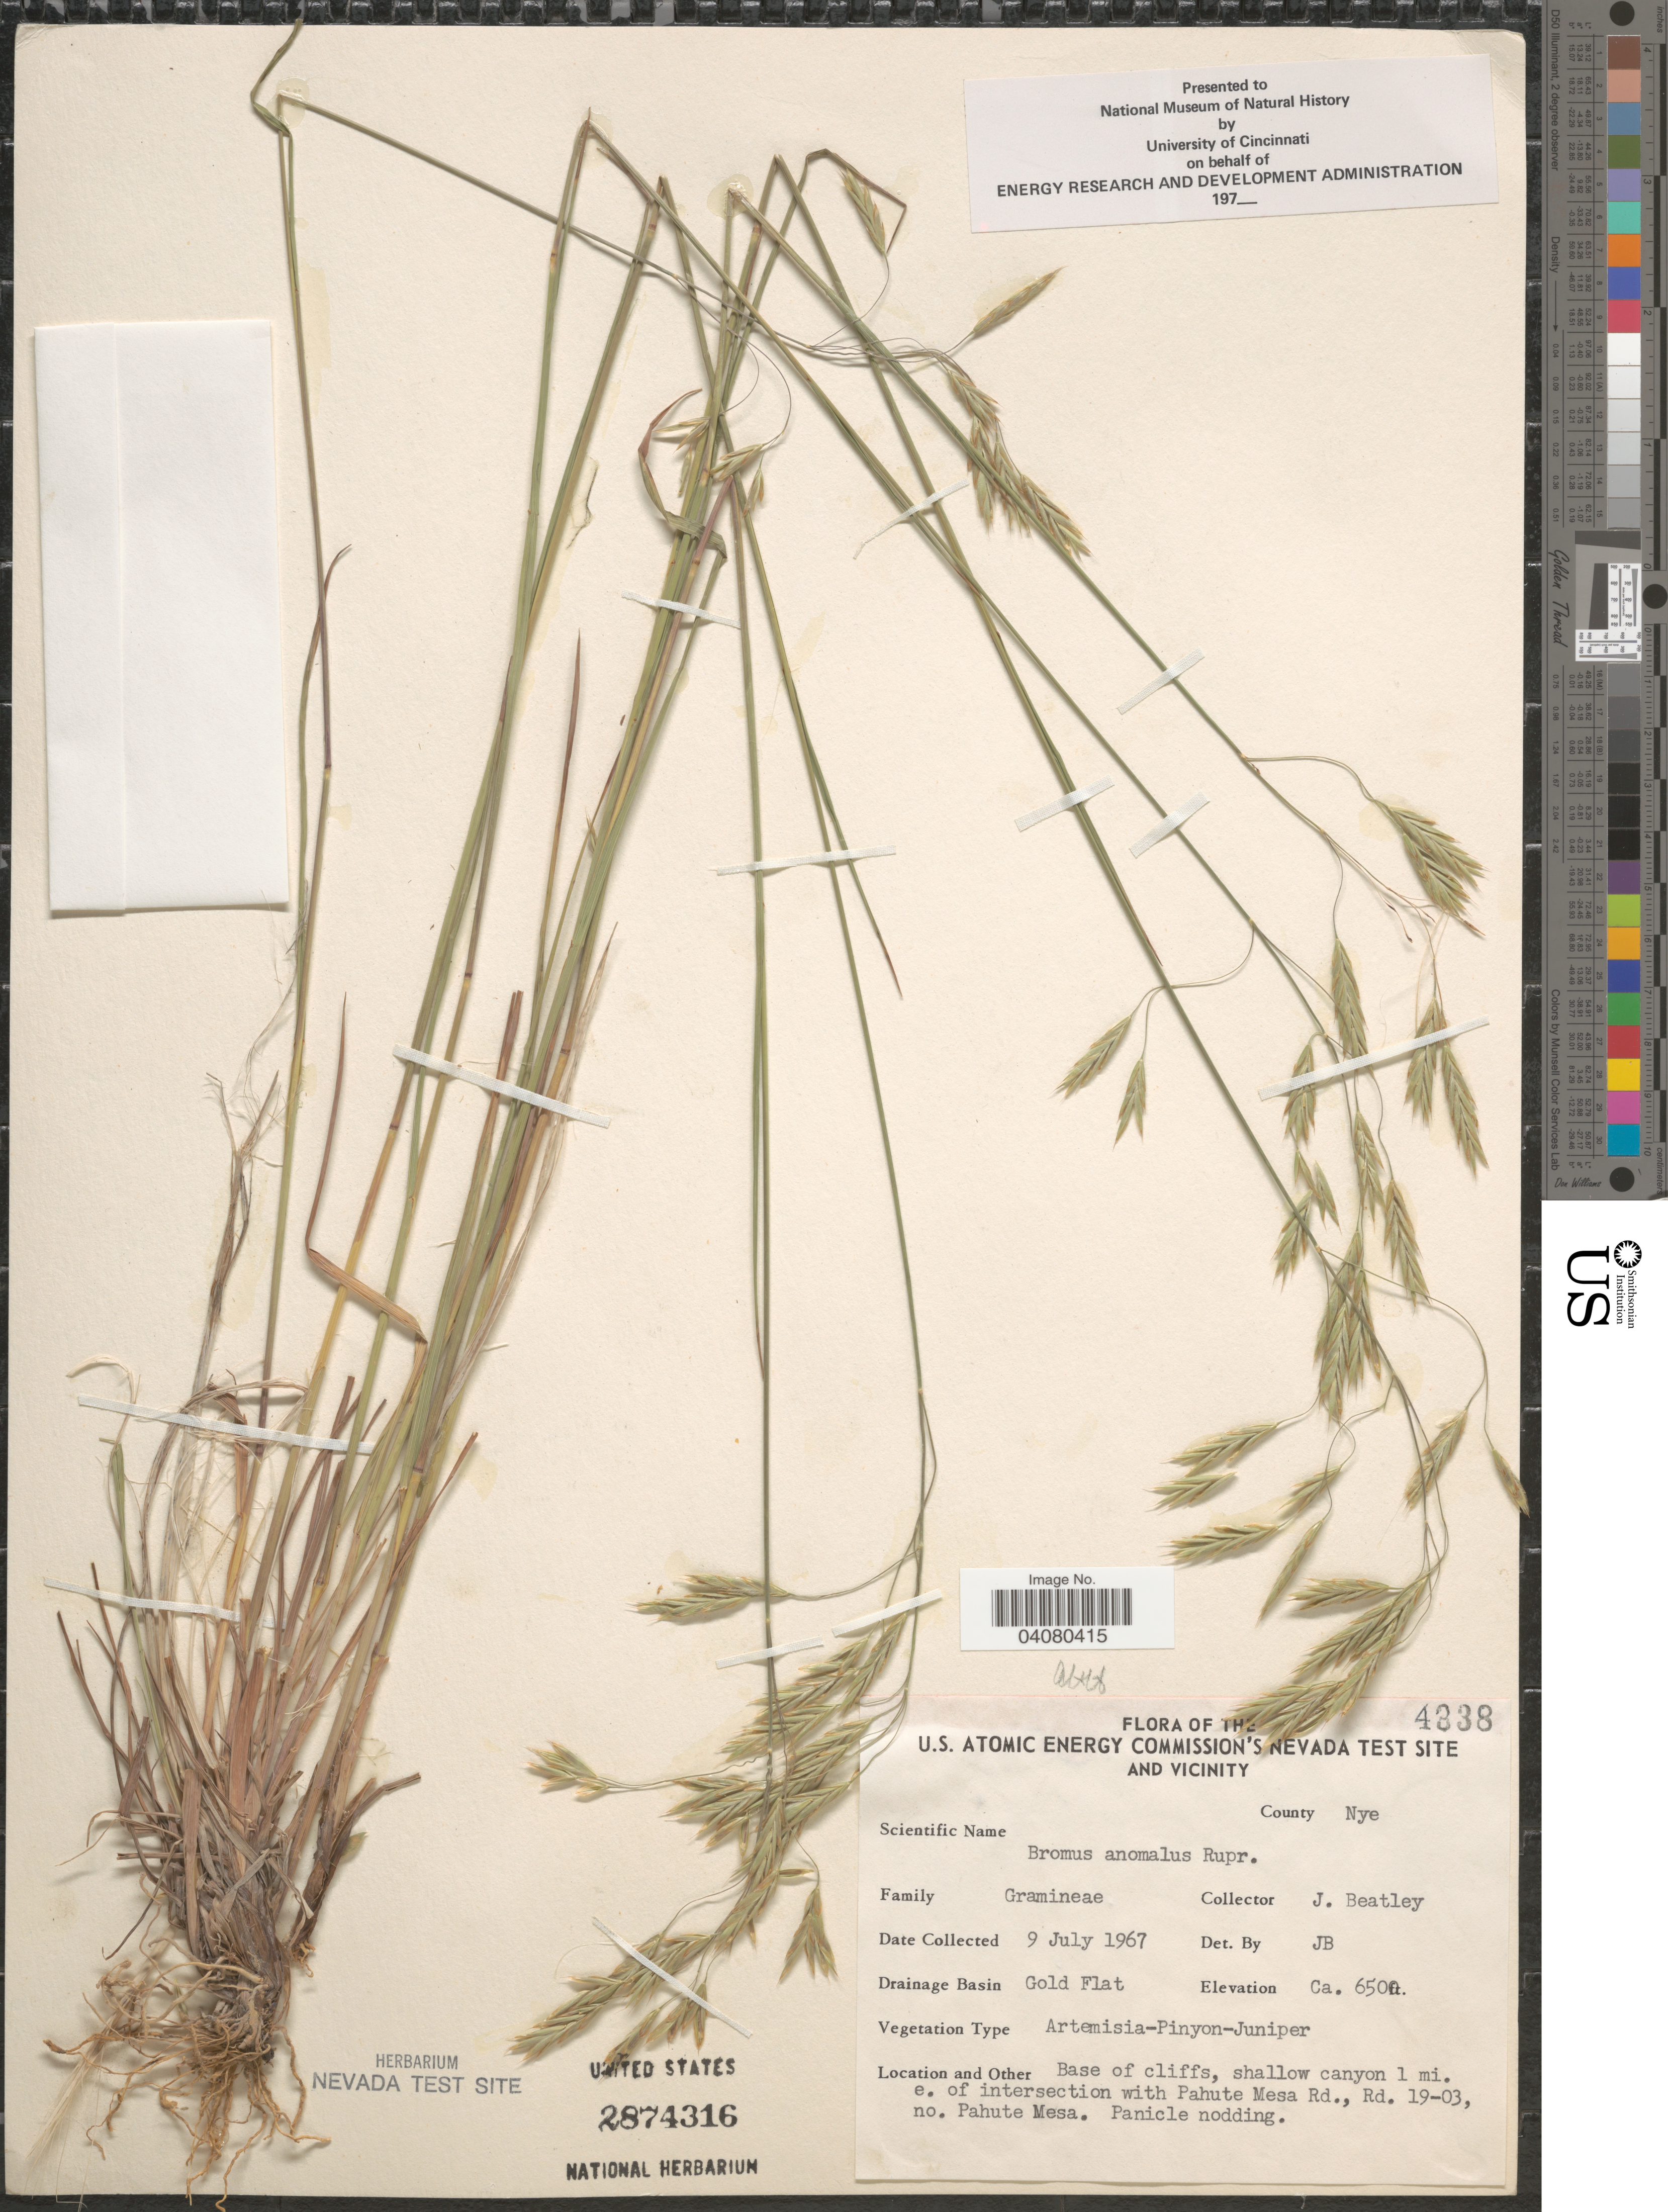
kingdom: Plantae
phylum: Tracheophyta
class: Liliopsida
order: Poales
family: Poaceae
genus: Bromus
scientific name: Bromus anomalus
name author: Rupr. ex E. Fourn.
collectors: J. C. Beatley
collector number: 4338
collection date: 1967-07-09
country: United States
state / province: Nevada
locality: U.S. Atomic Energy Commission's Nevada Test Site and Vicinity. County Nye. Drainage Basin Gold Flat. Base of cliffs, shallow canyon 1 mi. e. of intersection with Pahute Mesa Rd., Rd. 19-03, no. Pahute Mesa.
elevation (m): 198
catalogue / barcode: US 2874316